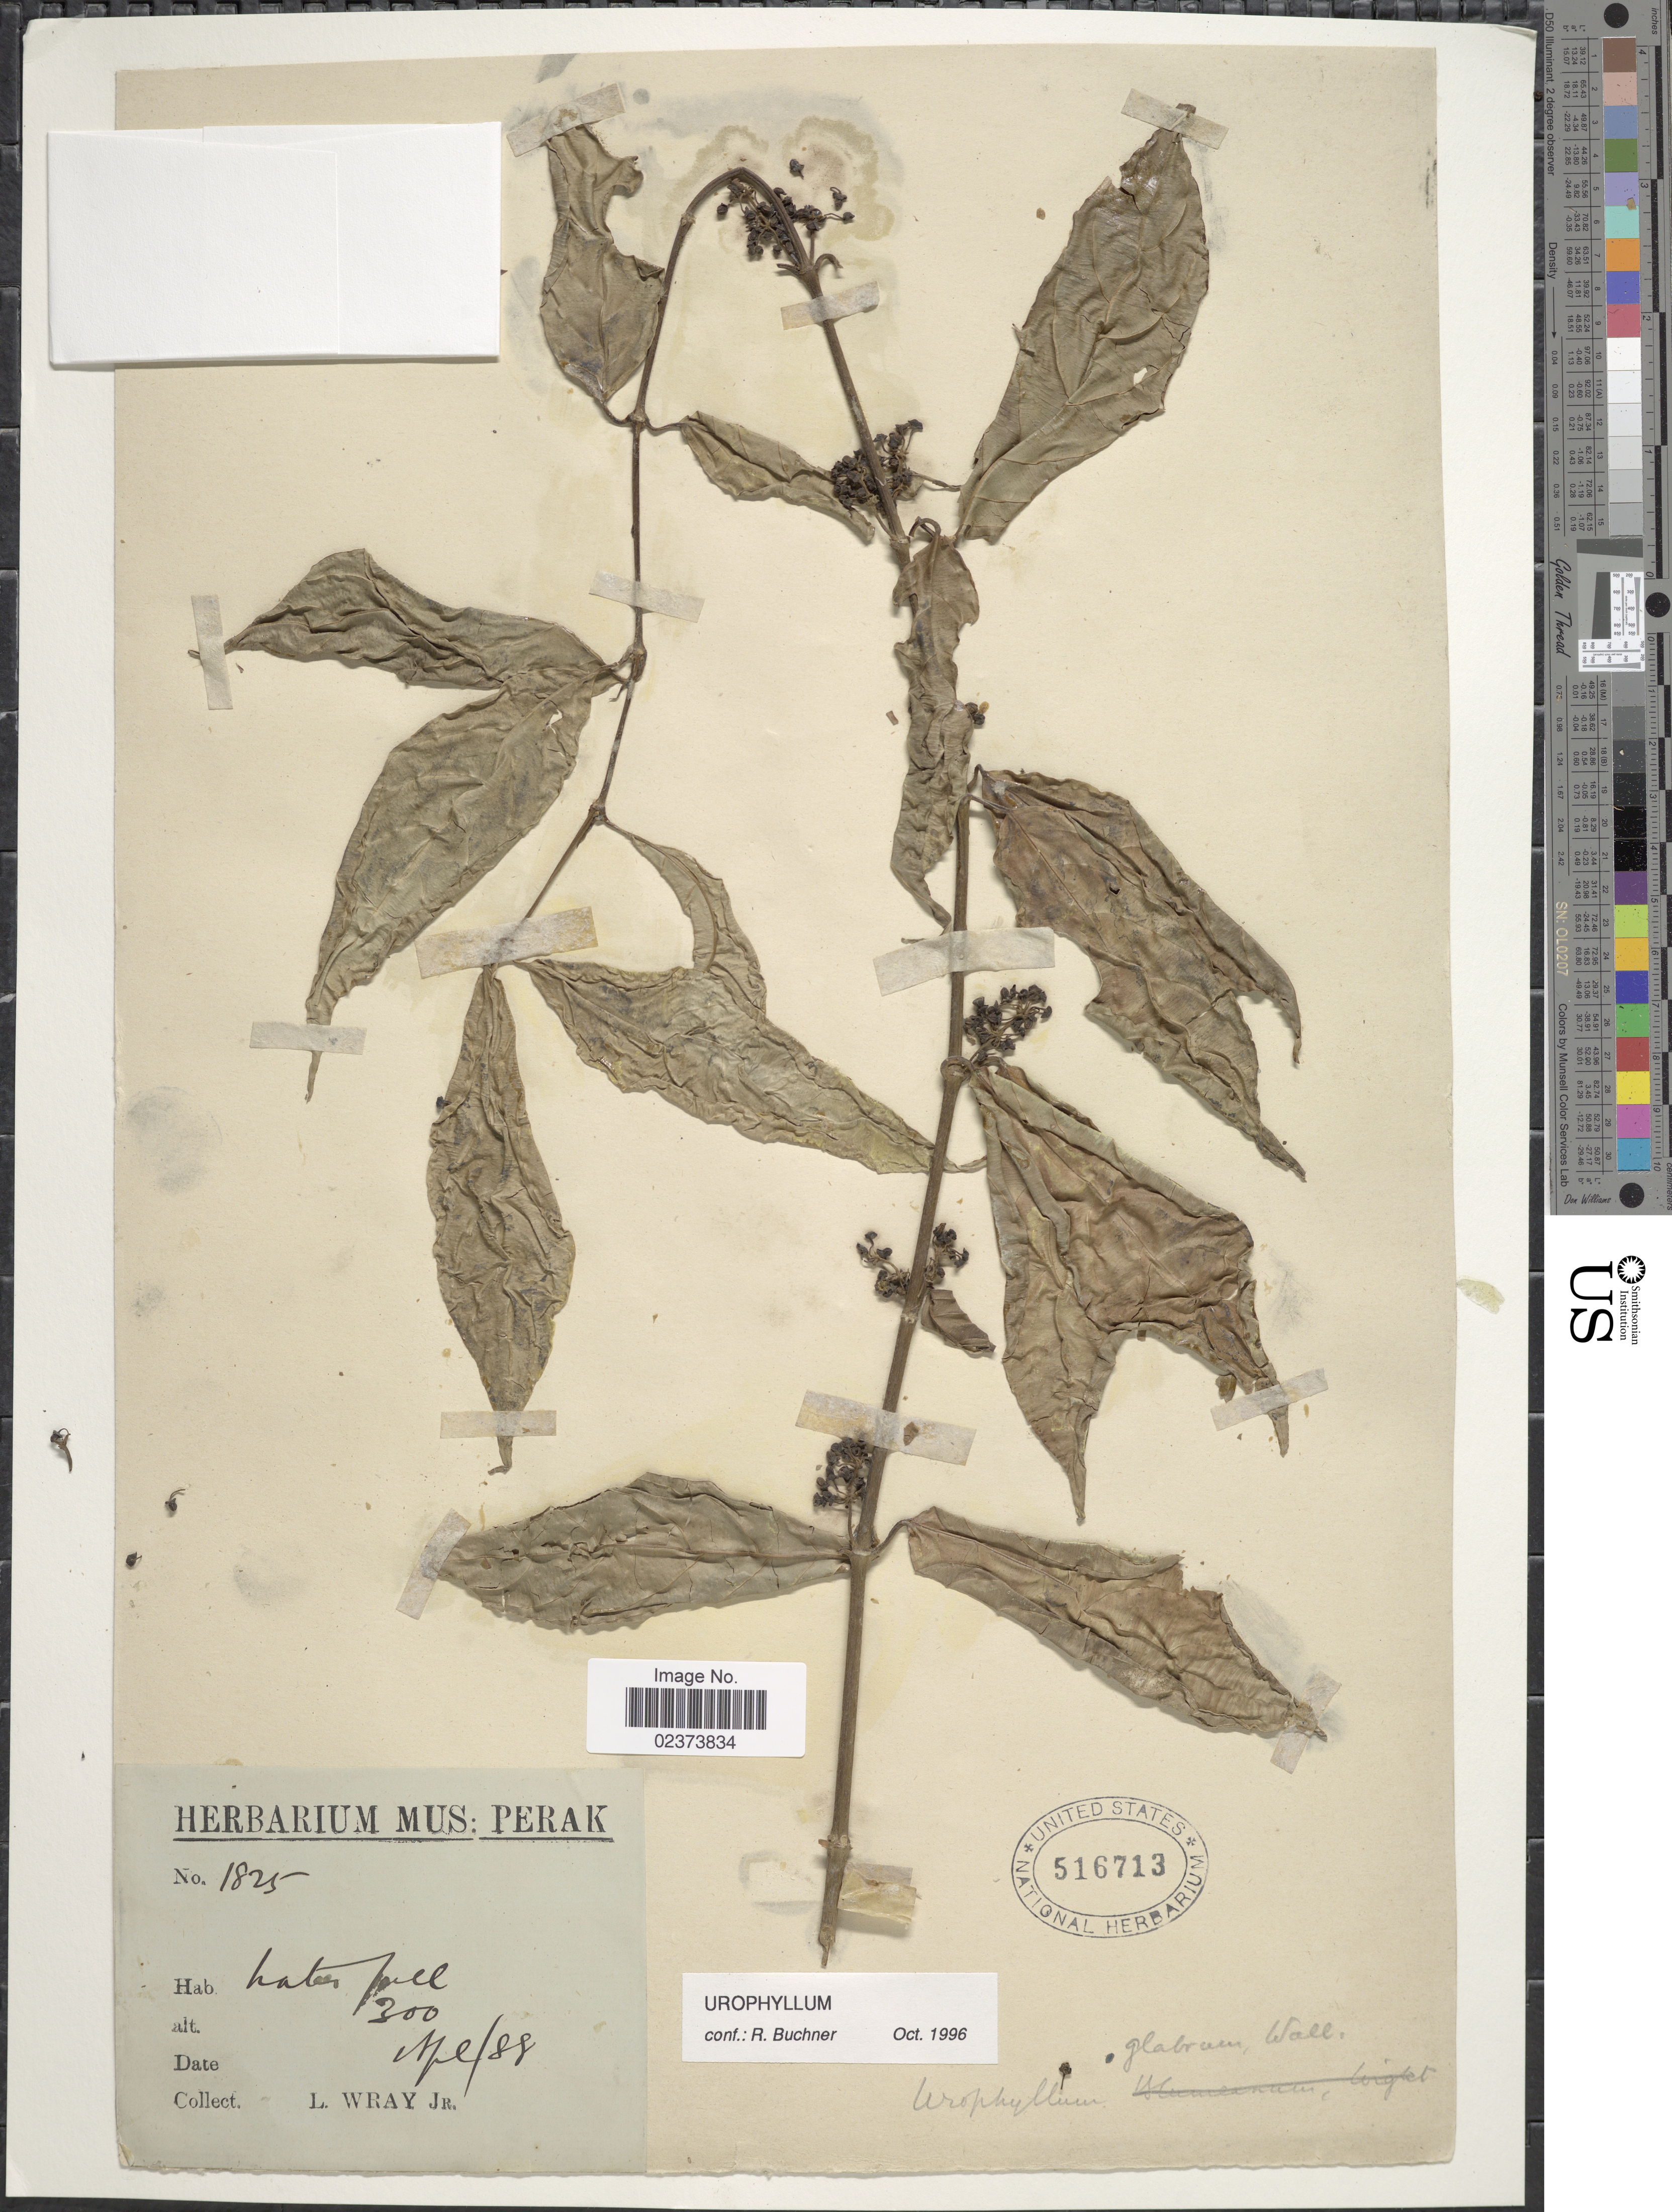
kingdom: Plantae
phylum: Tracheophyta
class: Magnoliopsida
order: Gentianales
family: Rubiaceae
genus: Urophyllum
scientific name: Urophyllum glabrum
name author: Wall.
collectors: L. Wray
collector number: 1825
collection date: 1888-04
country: Malaysia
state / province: Perak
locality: Perak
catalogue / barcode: US 516713